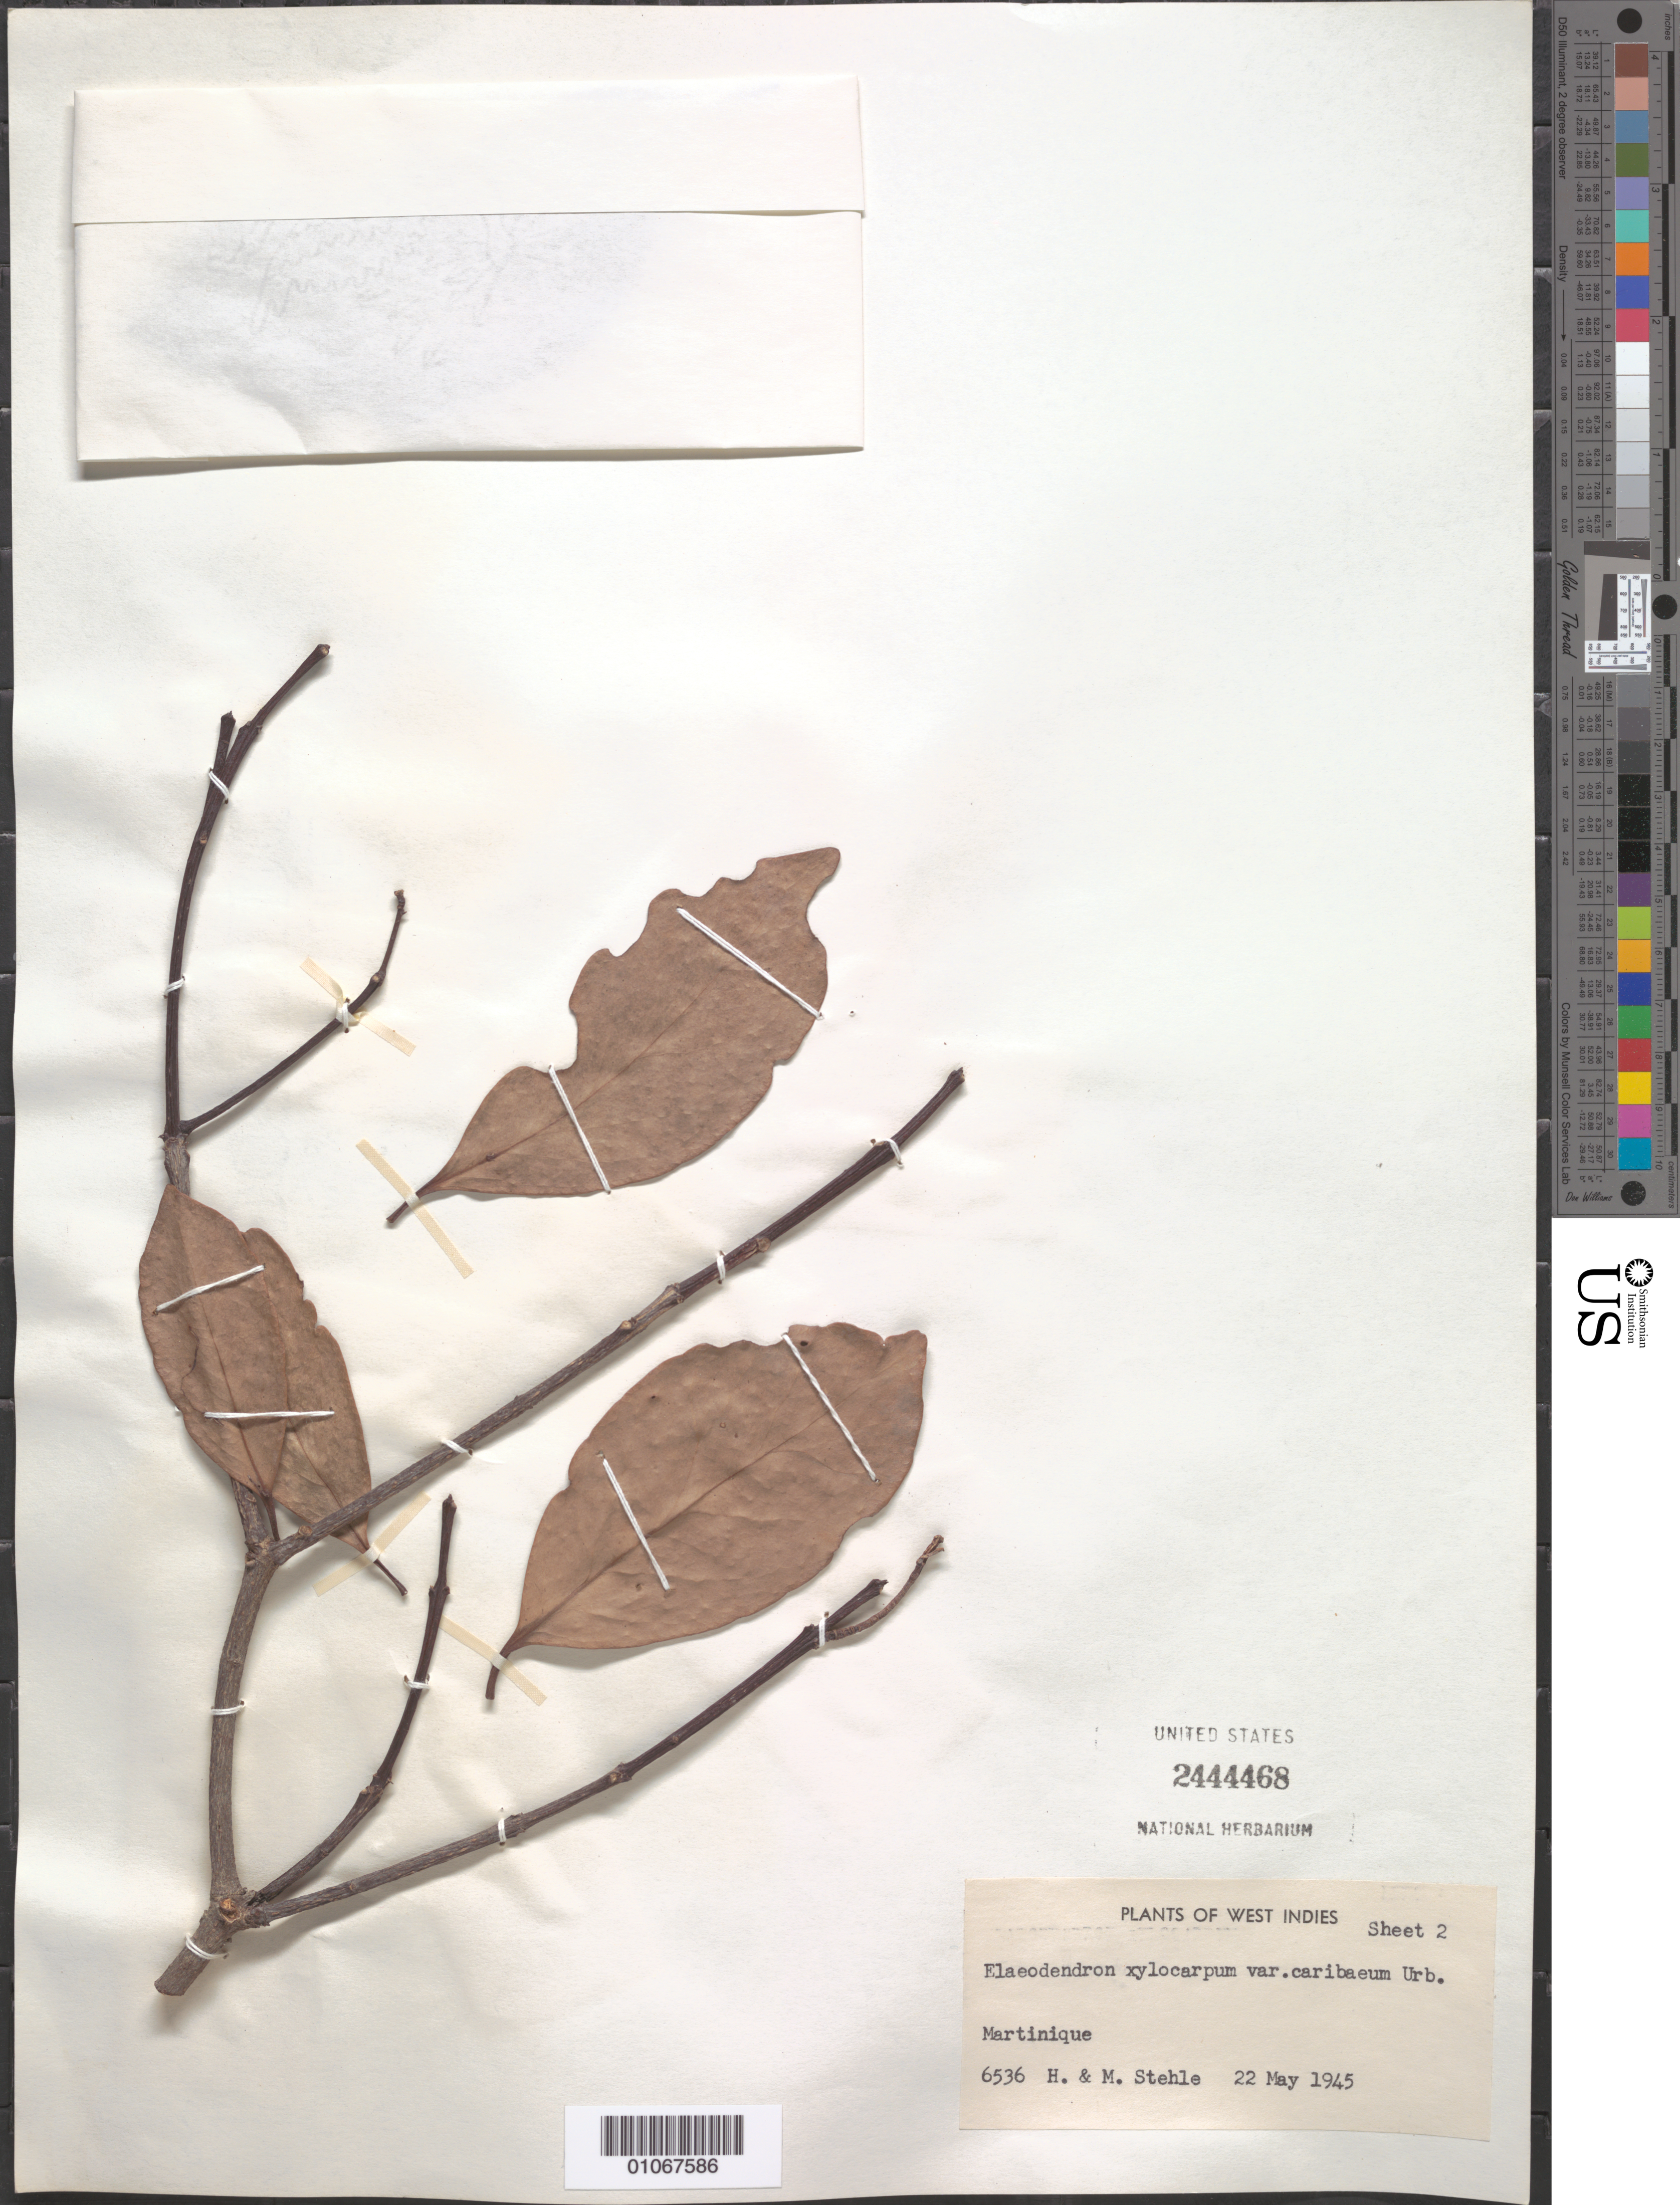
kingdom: Plantae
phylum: Tracheophyta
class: Magnoliopsida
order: Celastrales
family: Celastraceae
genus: Elaeodendron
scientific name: Elaeodendron xylocarpum var. caribaeum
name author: Urb.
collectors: H. Stehlé & M. Stehlé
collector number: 6536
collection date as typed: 22 May 1945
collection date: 1945-05-22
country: Martinique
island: Martinique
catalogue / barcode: US 2444468